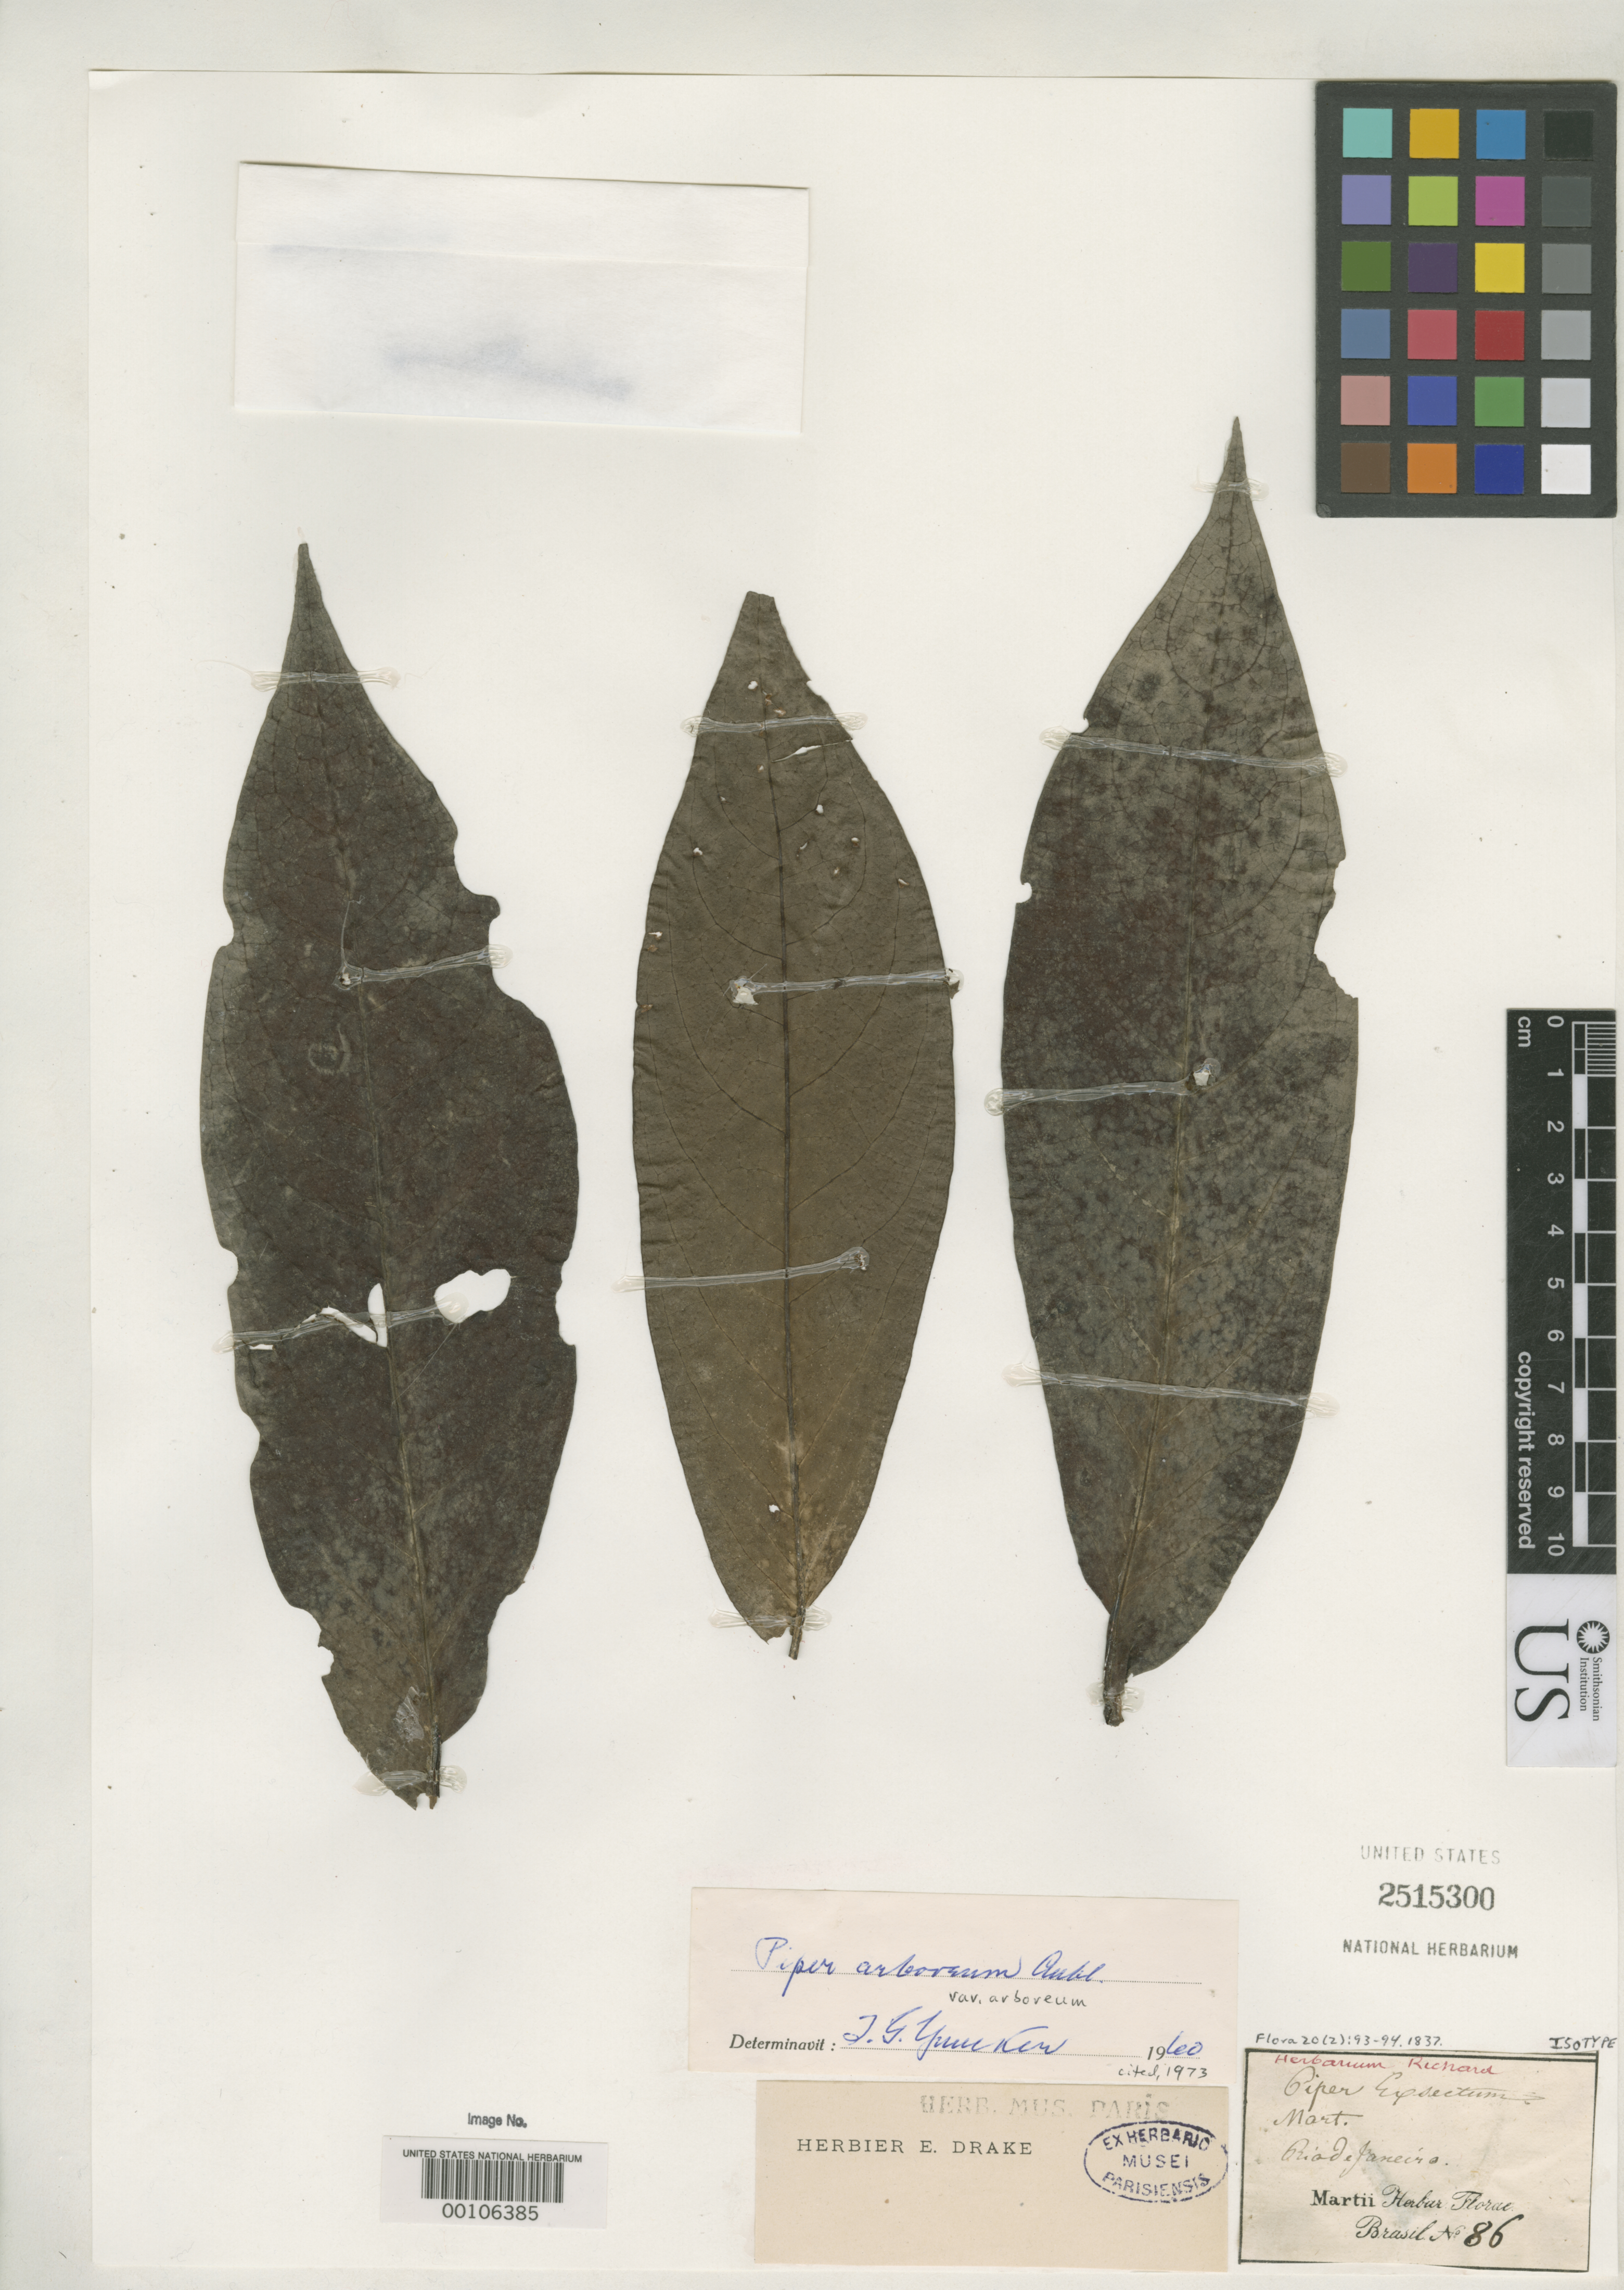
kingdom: Plantae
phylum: Tracheophyta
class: Magnoliopsida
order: Piperales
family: Piperaceae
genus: Piper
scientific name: Piper exsectum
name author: Mart.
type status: Isotype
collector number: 86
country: Brazil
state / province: Minas Gerais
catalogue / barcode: US 2515300